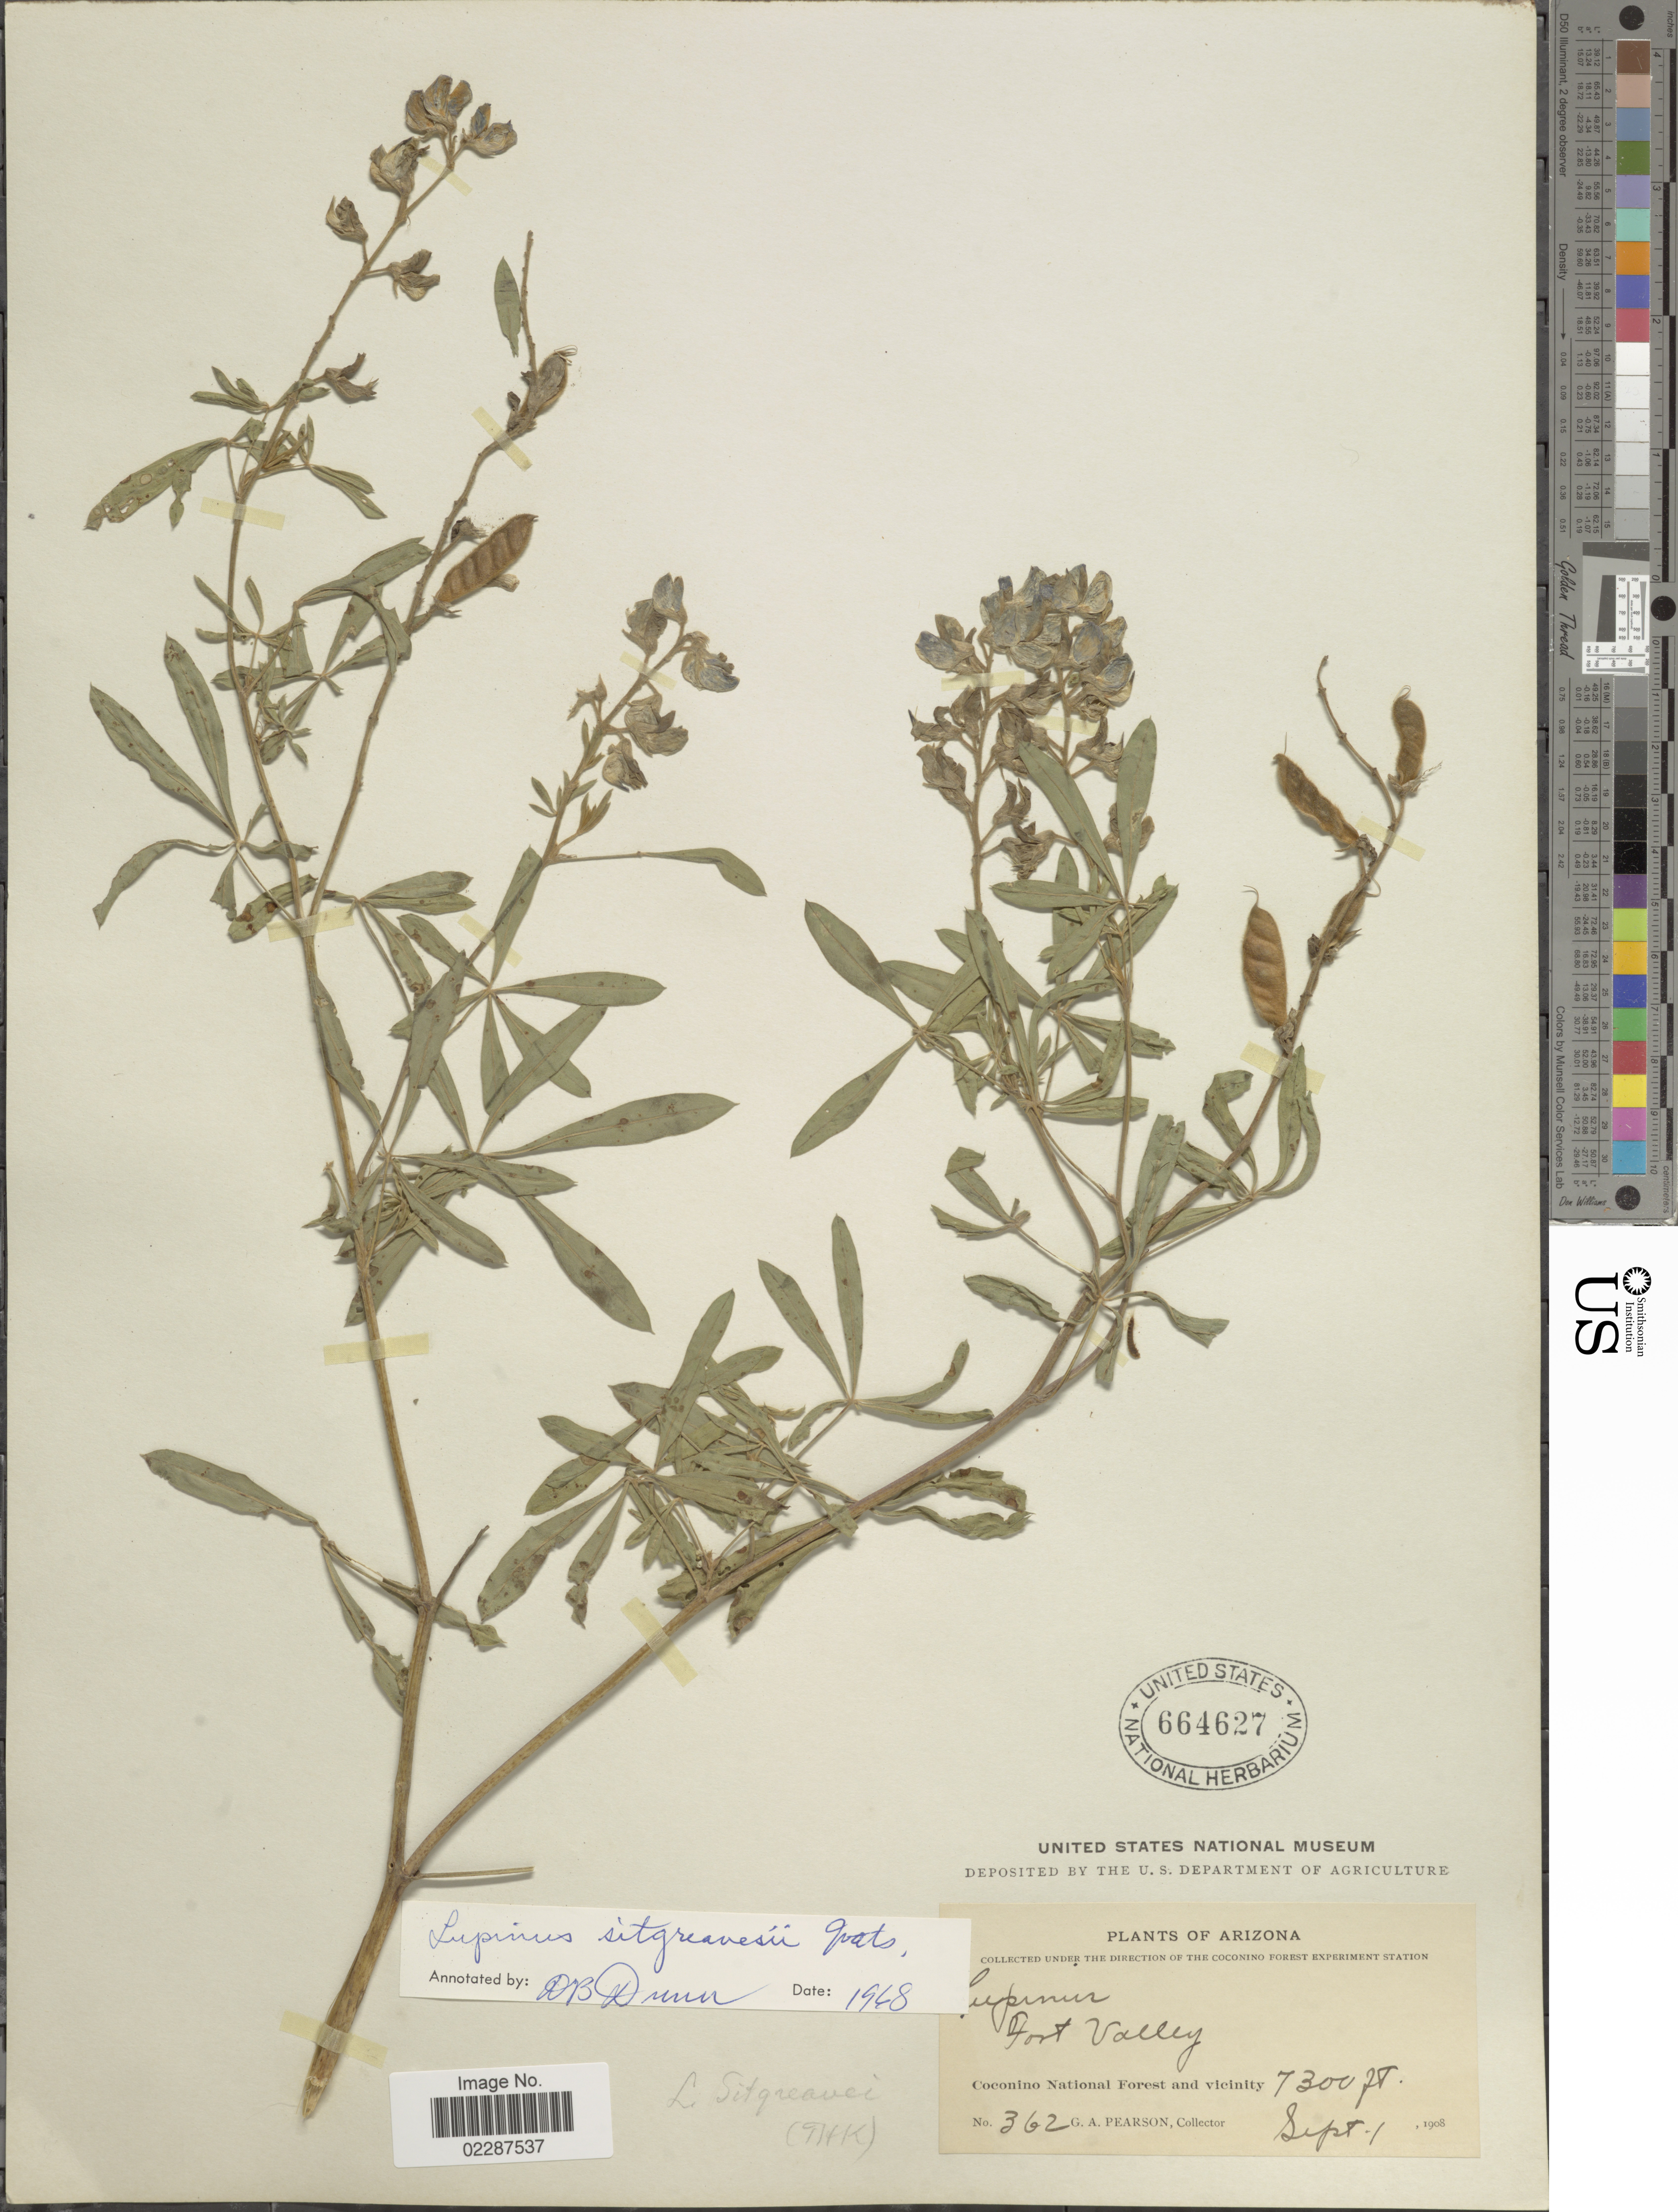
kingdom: Plantae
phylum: Tracheophyta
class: Magnoliopsida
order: Fabales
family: Fabaceae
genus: Lupinus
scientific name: Lupinus sitgreavesii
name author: S. Watson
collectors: G. Pearson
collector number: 362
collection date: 1908-09-01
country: United States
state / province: Arizona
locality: Fort Valley, Coconino National Forest and vicinity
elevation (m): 2225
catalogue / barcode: US 664627